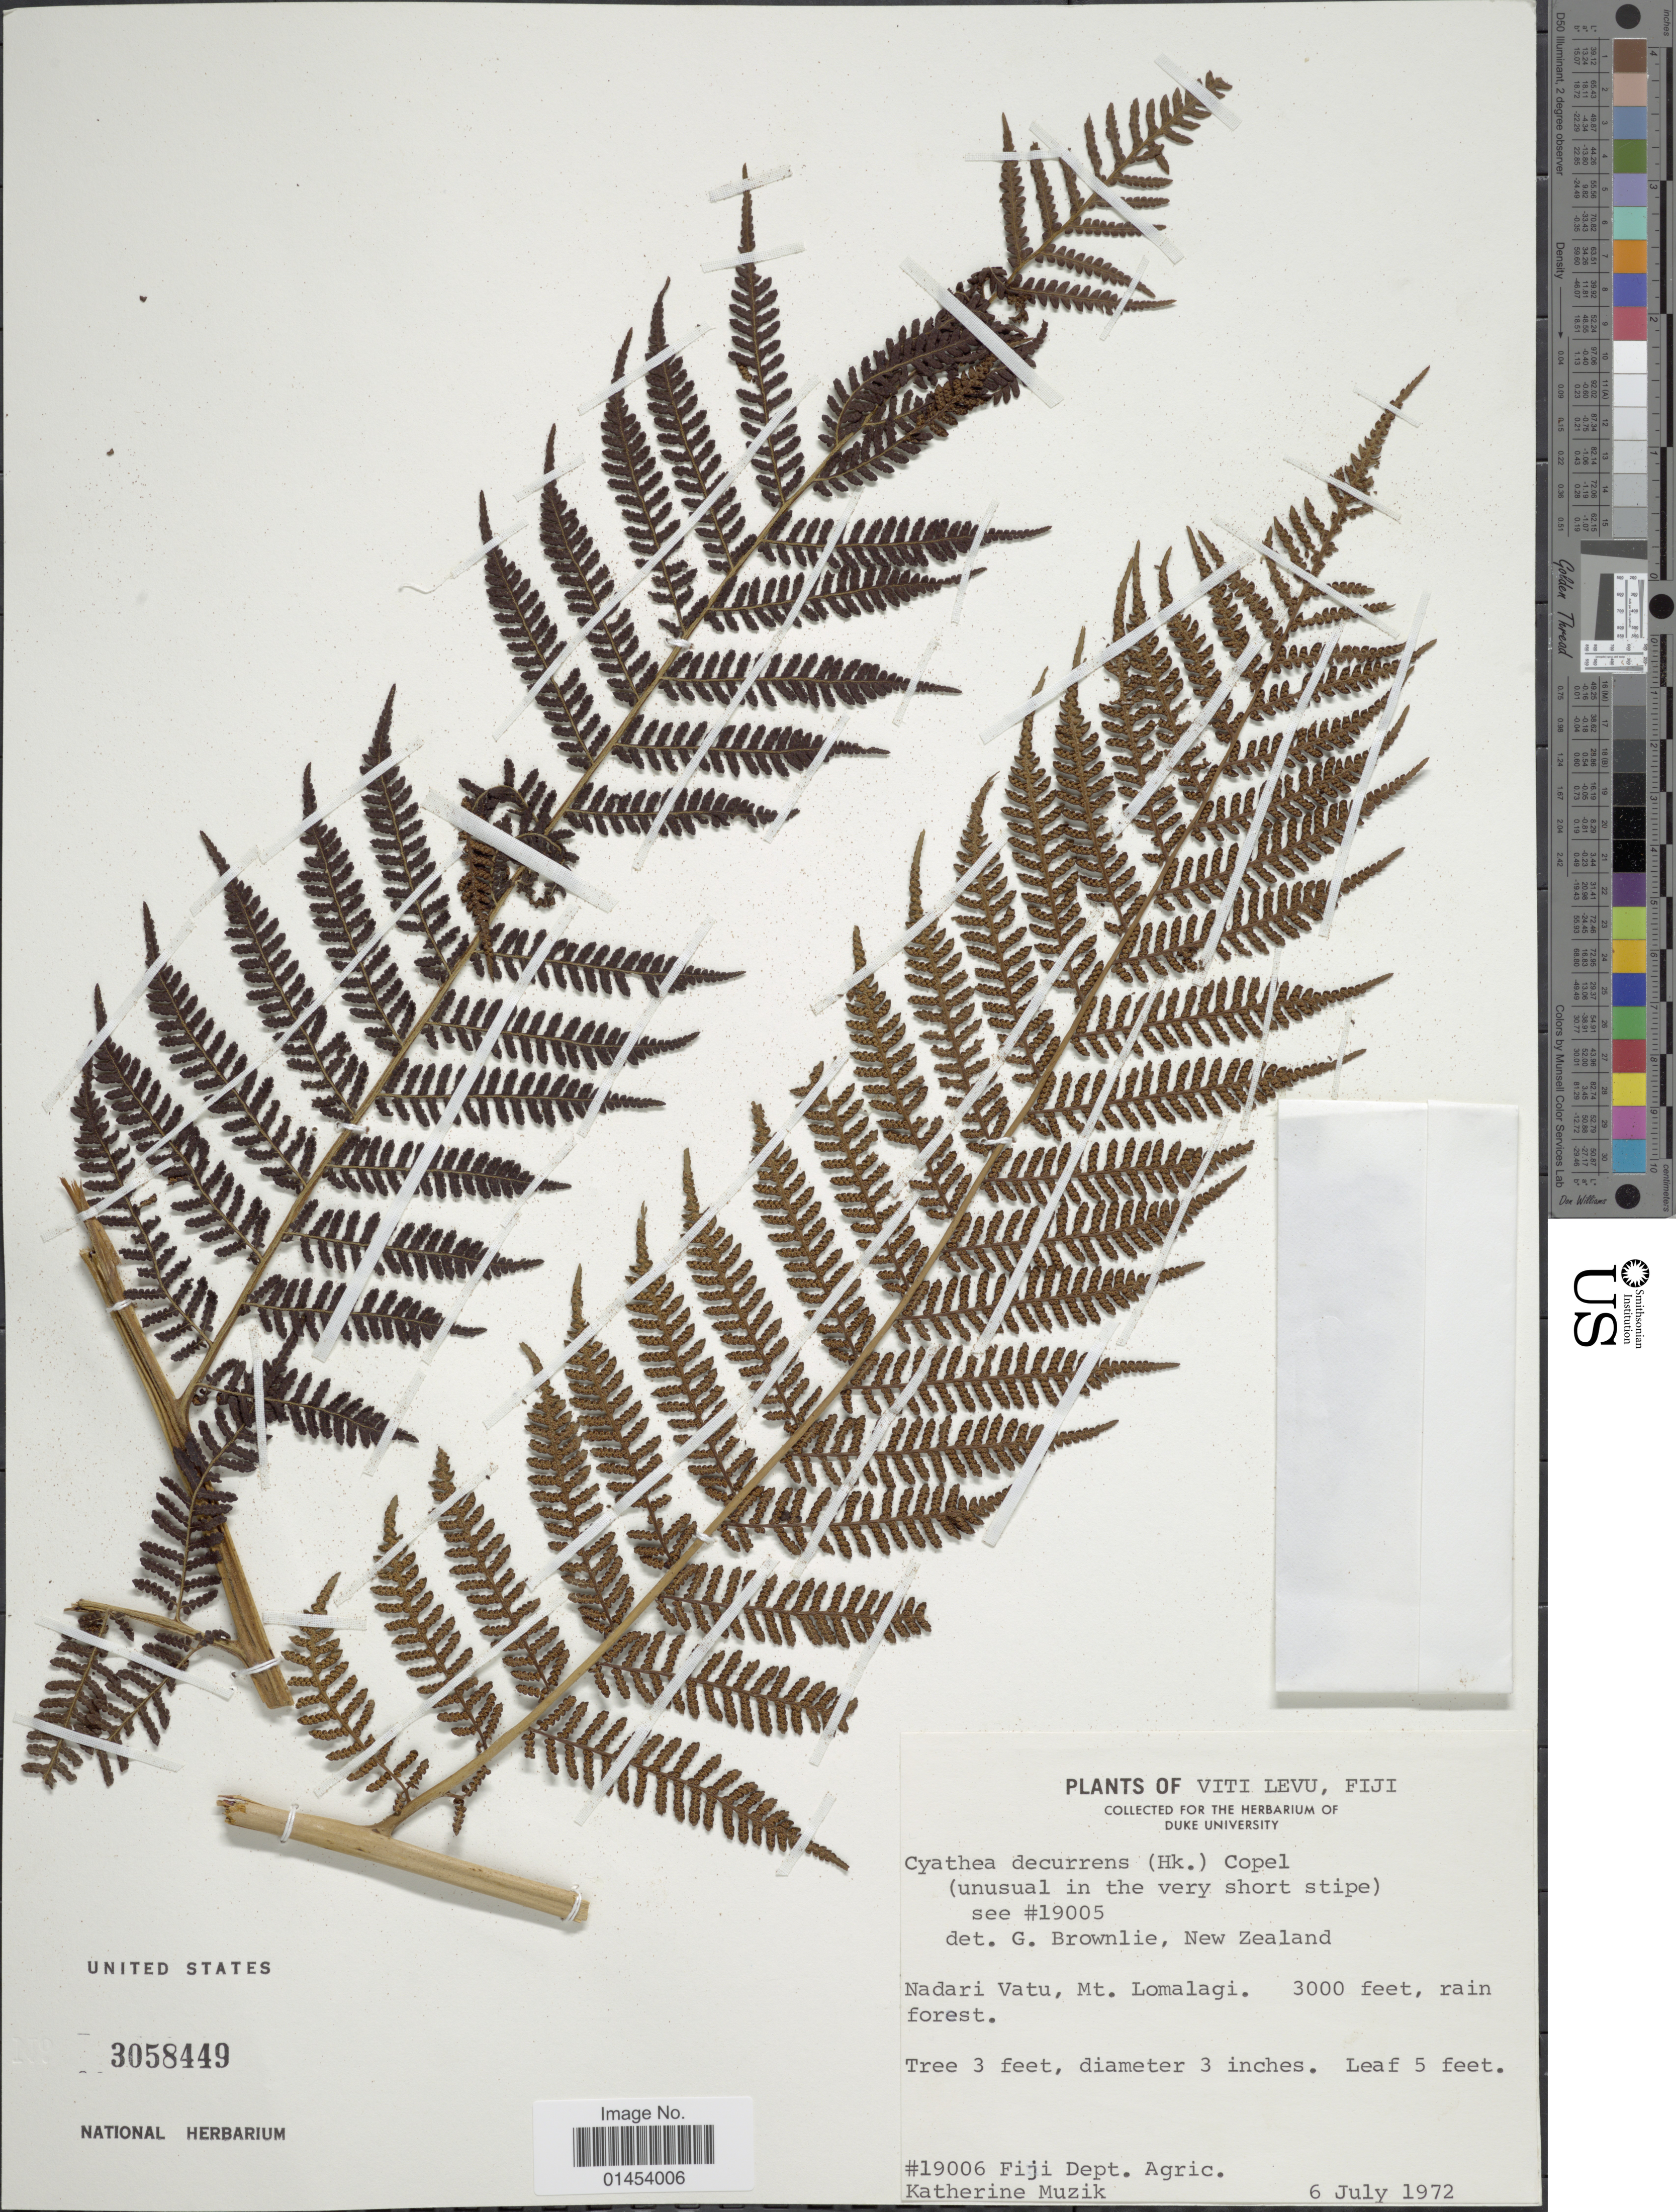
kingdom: Plantae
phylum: Tracheophyta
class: Polypodiopsida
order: Cyatheales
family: Cyatheaceae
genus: Cyathea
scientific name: Cyathea decurrens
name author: (Hook.) Copel.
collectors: K. Muzik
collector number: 19006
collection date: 1972-07-06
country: Fiji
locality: Viti Levu. Nadari Vatu, Mt. Lomalagi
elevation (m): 914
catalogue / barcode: US 3058449